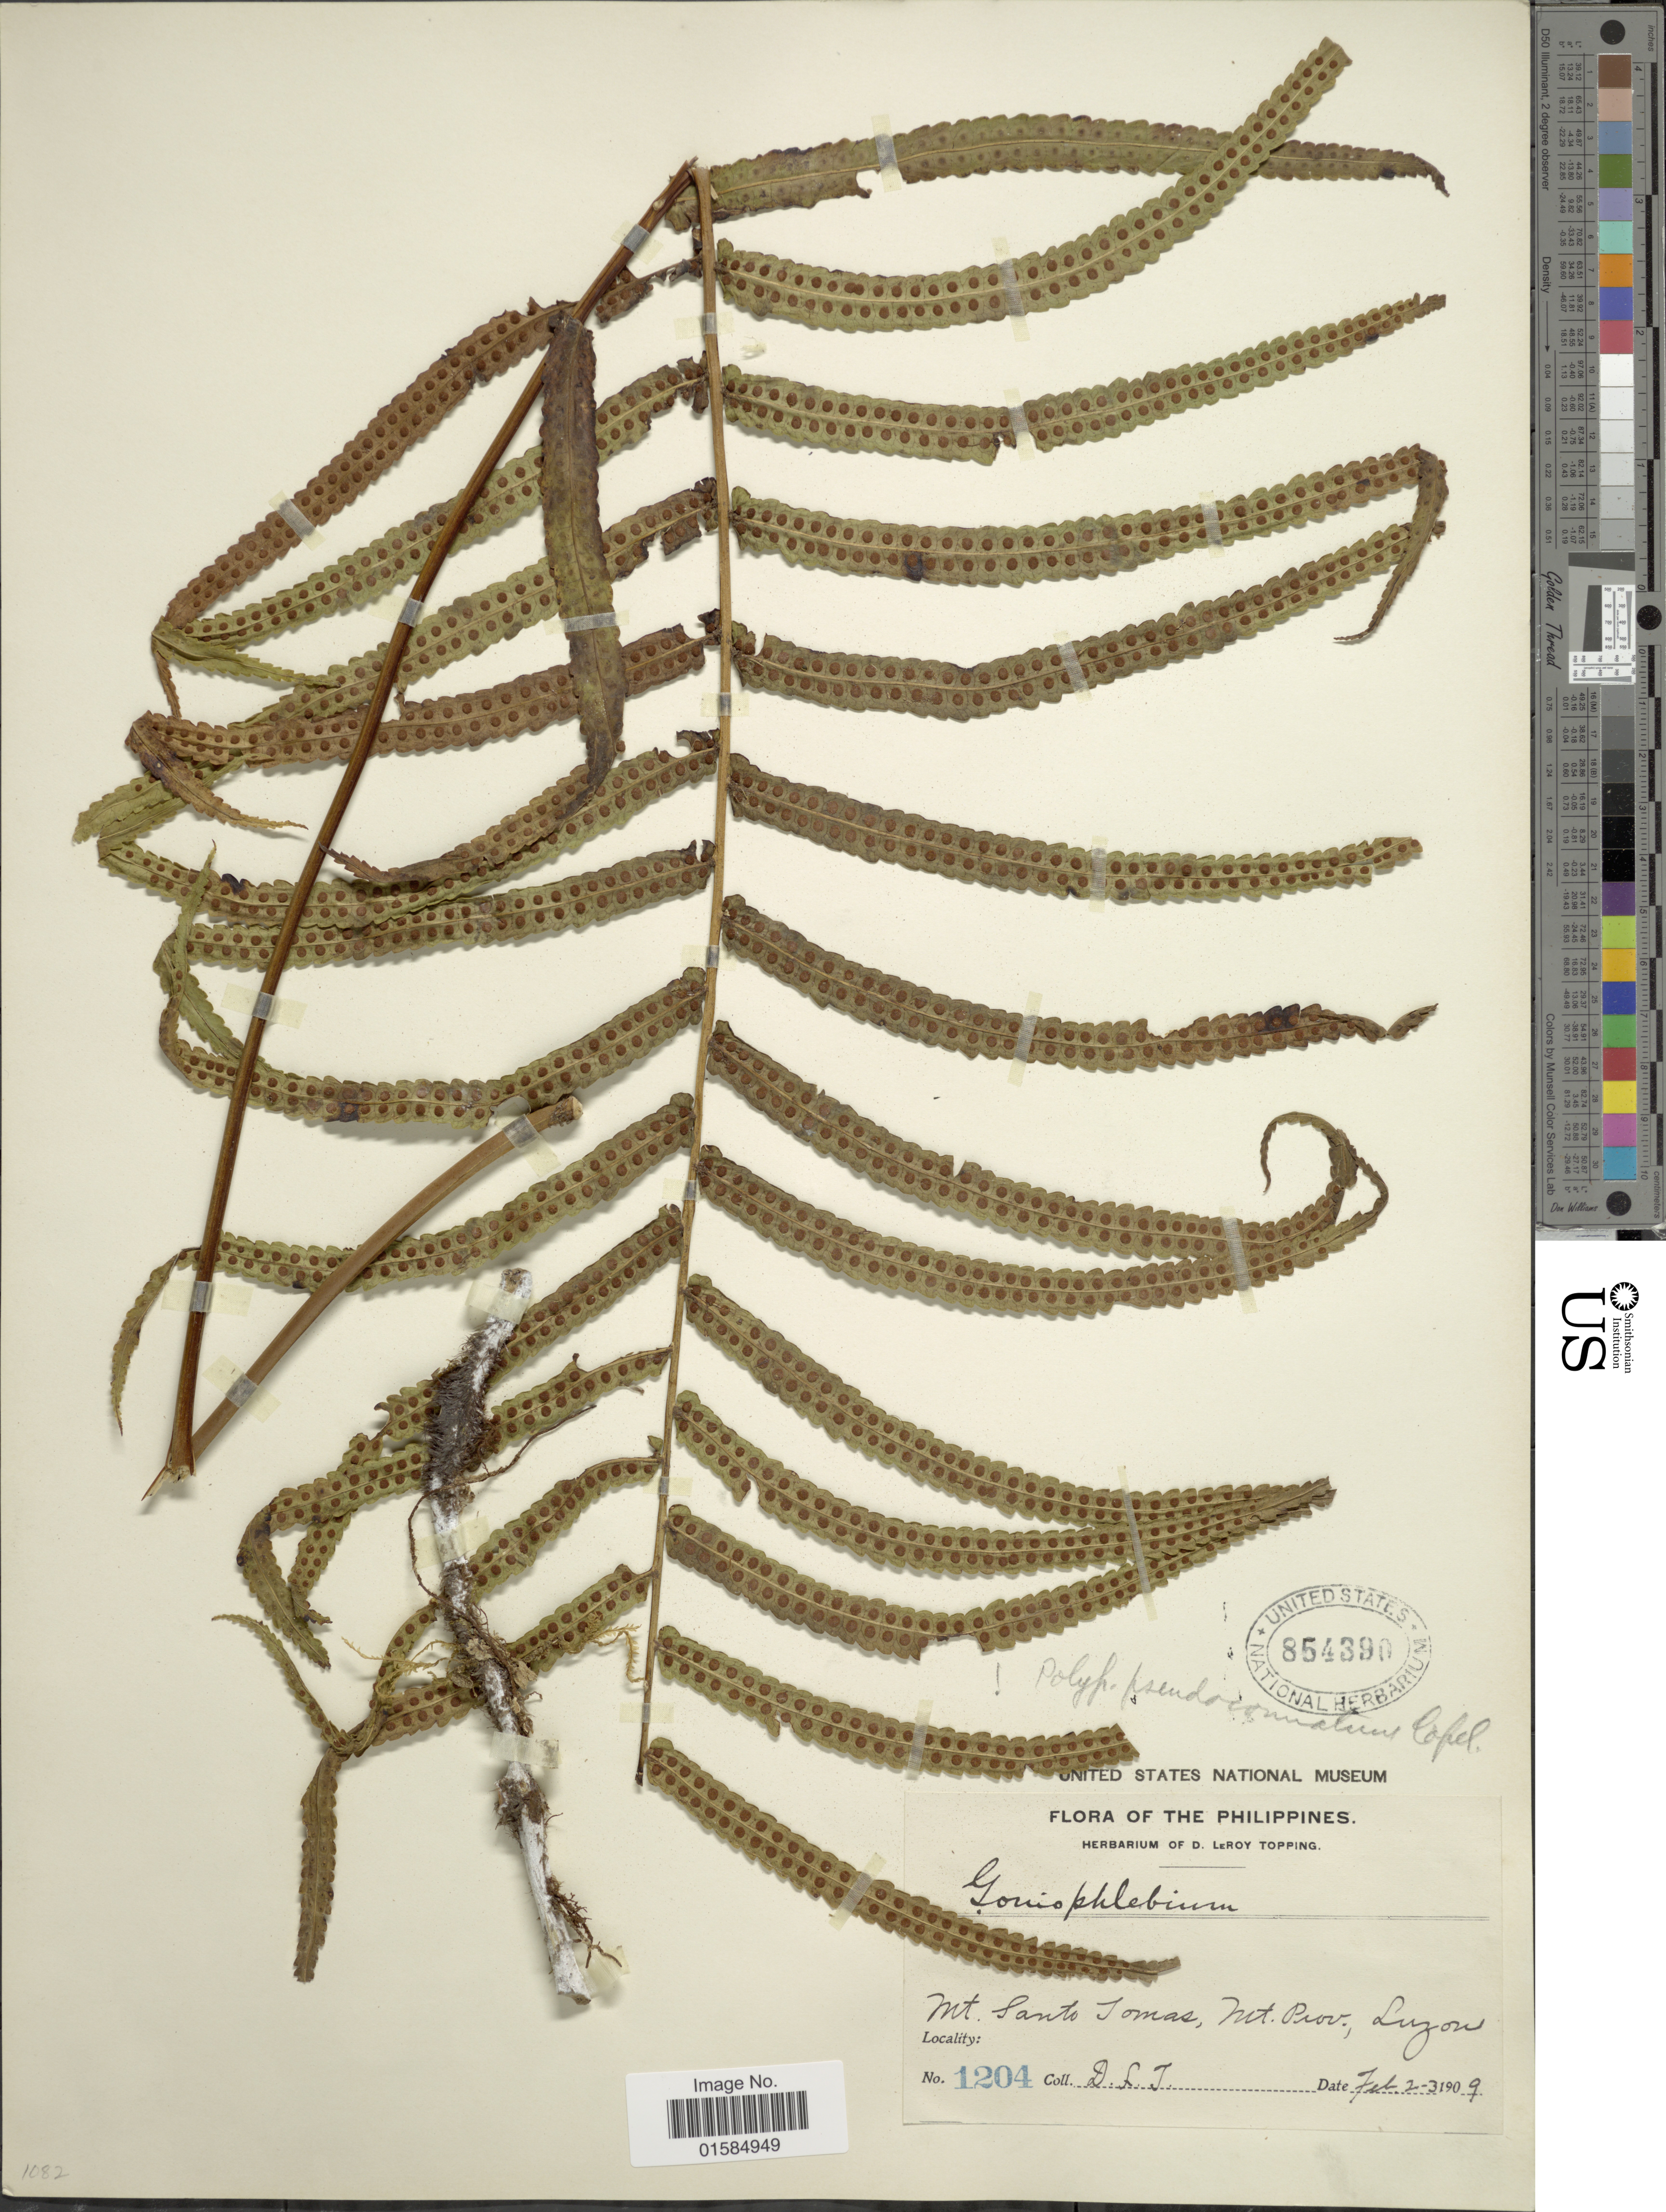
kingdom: Plantae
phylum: Tracheophyta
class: Polypodiopsida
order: Polypodiales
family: Polypodiaceae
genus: Goniophlebium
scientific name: Goniophlebium pseudoconnatum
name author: (Copel.) Copel.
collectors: D. L. Topping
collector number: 1204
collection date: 1909-02-02/1909-02-03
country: Philippines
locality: Mt. Santo Tomas, Mt. Prov., Luzon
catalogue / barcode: US 854390